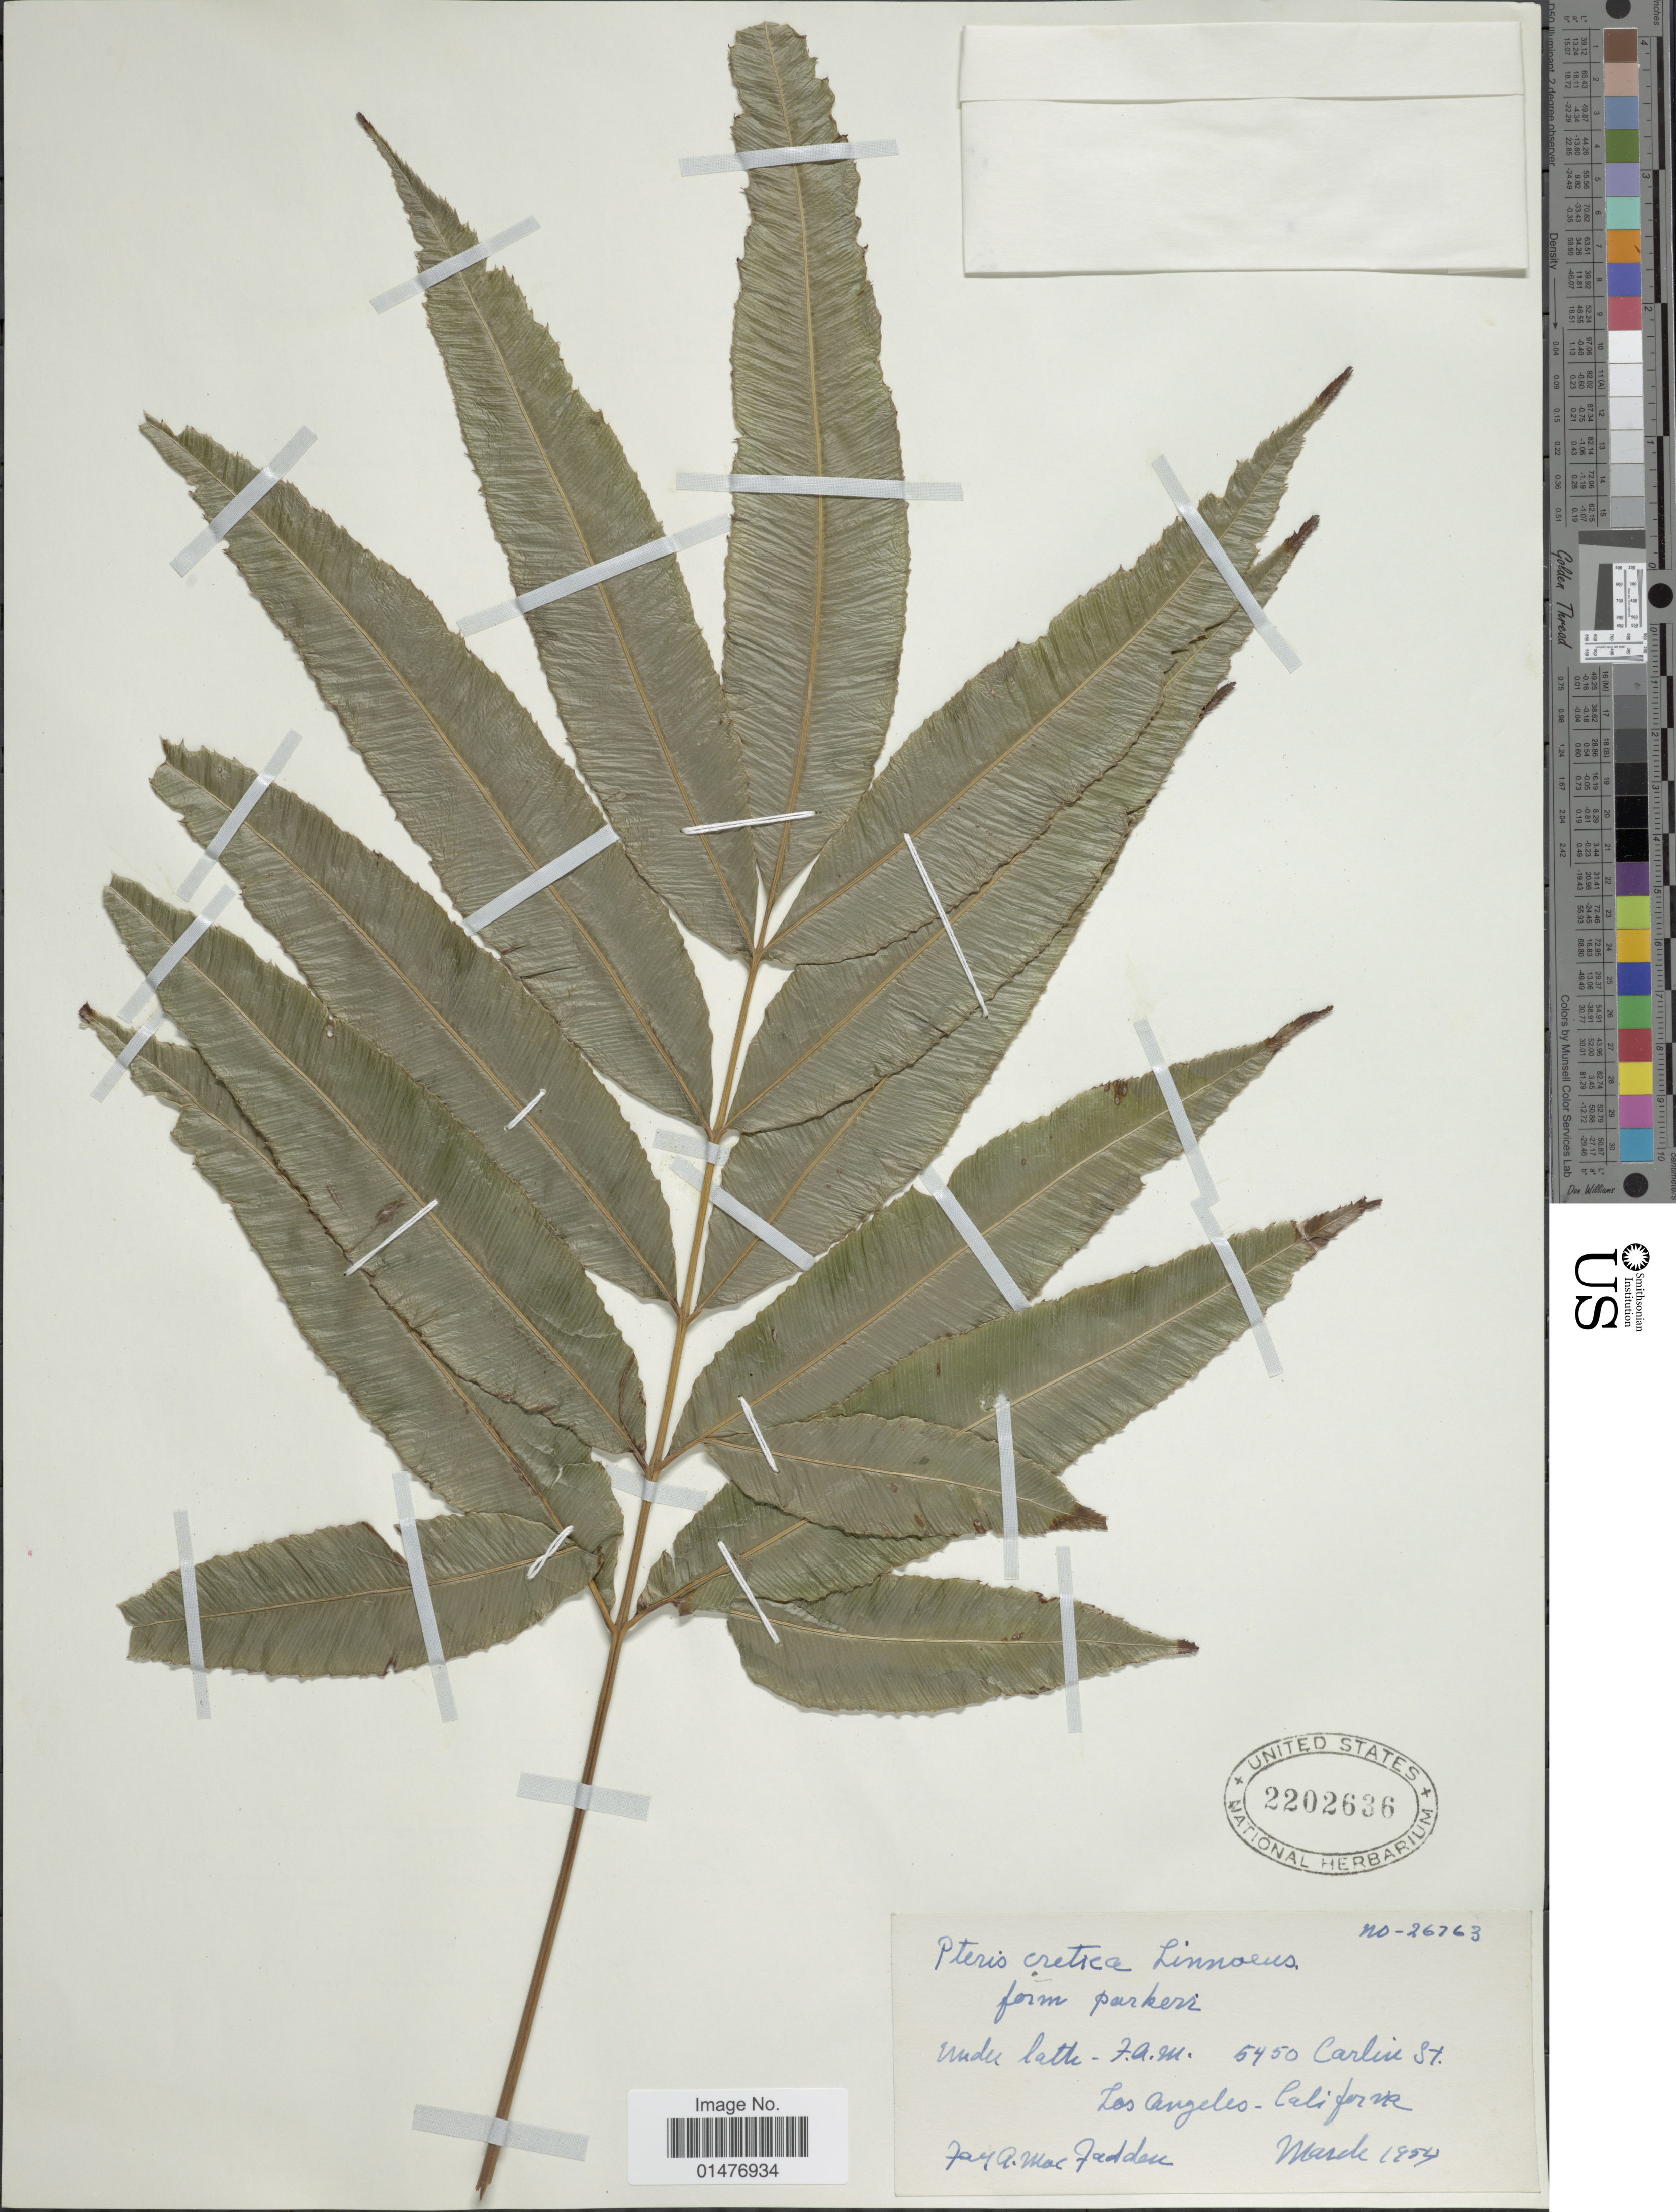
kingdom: Plantae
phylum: Tracheophyta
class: Polypodiopsida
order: Polypodiales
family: Pteridaceae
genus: Pteris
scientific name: Pteris cretica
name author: L.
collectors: F. MacFadden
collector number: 26763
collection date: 1954-03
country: United States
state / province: California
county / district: Los Angeles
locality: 5450 Carlin St. Los Angeles. California.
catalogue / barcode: US 2202636